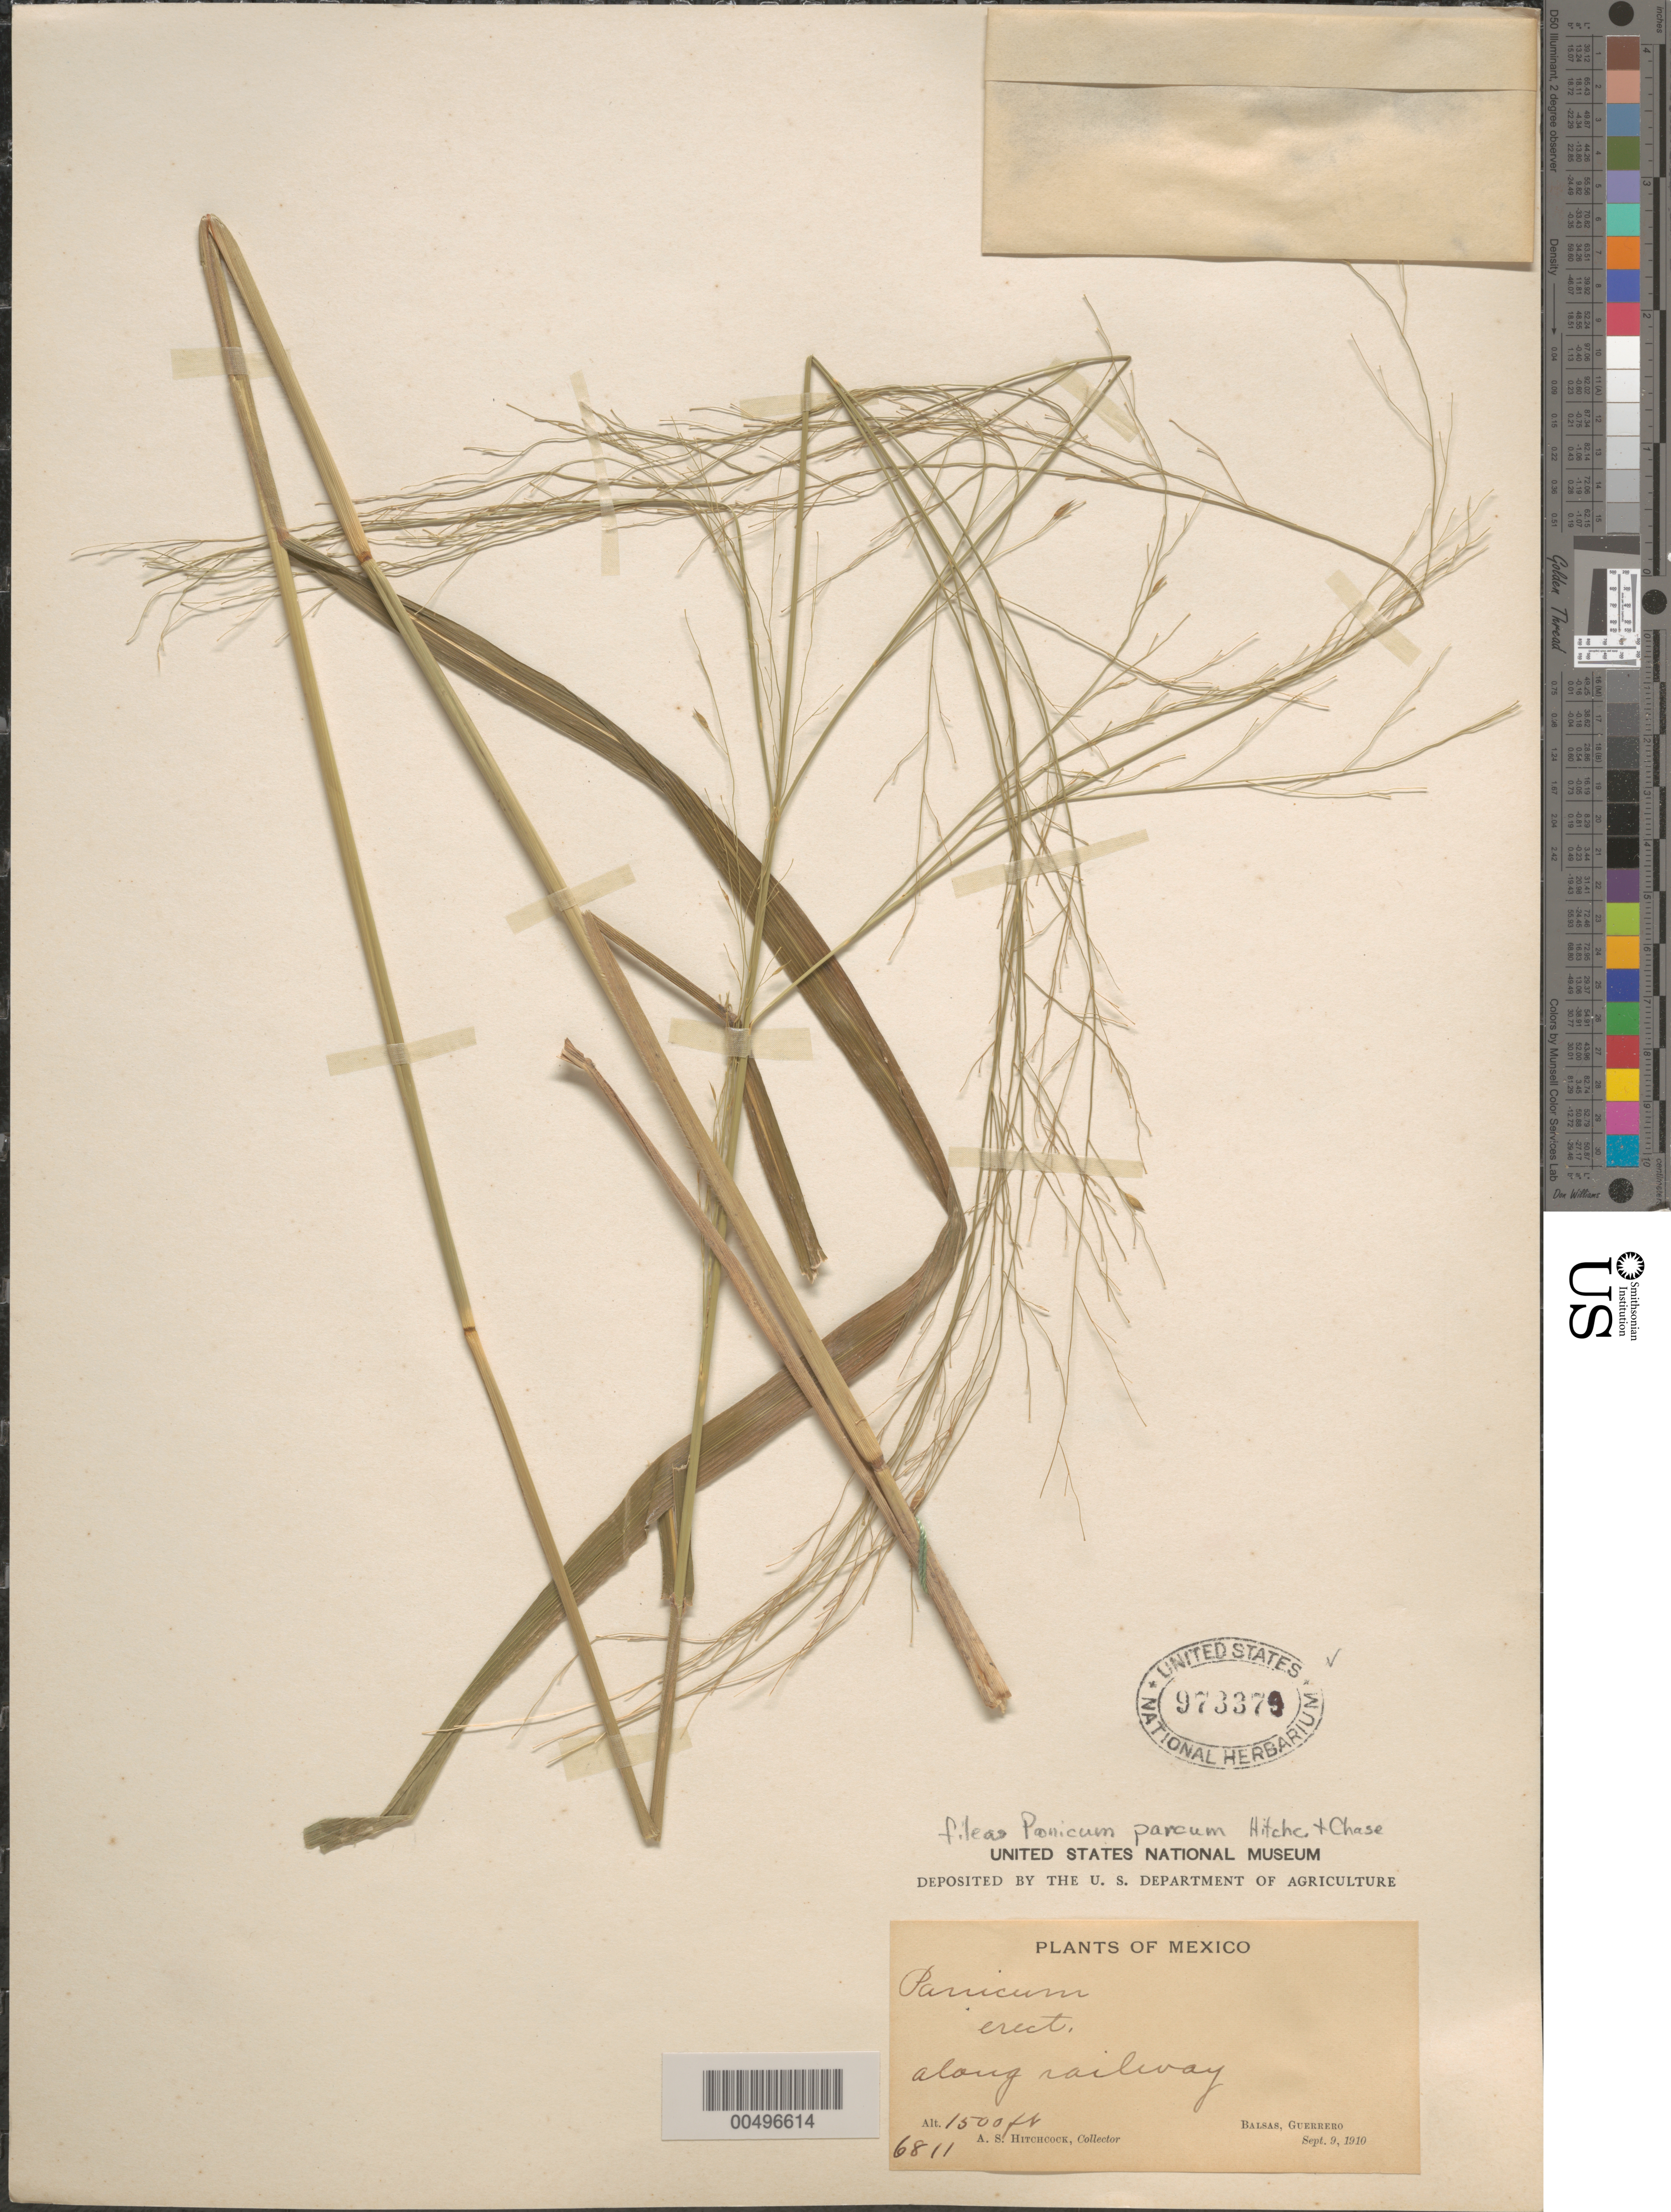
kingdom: Plantae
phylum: Tracheophyta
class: Liliopsida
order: Poales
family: Poaceae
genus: Panicum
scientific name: Panicum parcum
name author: Hitchc. & Chase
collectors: A. S. Hitchcock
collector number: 6811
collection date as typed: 9 Sep 1910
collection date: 1910-09-09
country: Mexico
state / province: Guerrero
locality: Balsas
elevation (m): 457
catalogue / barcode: US 973379